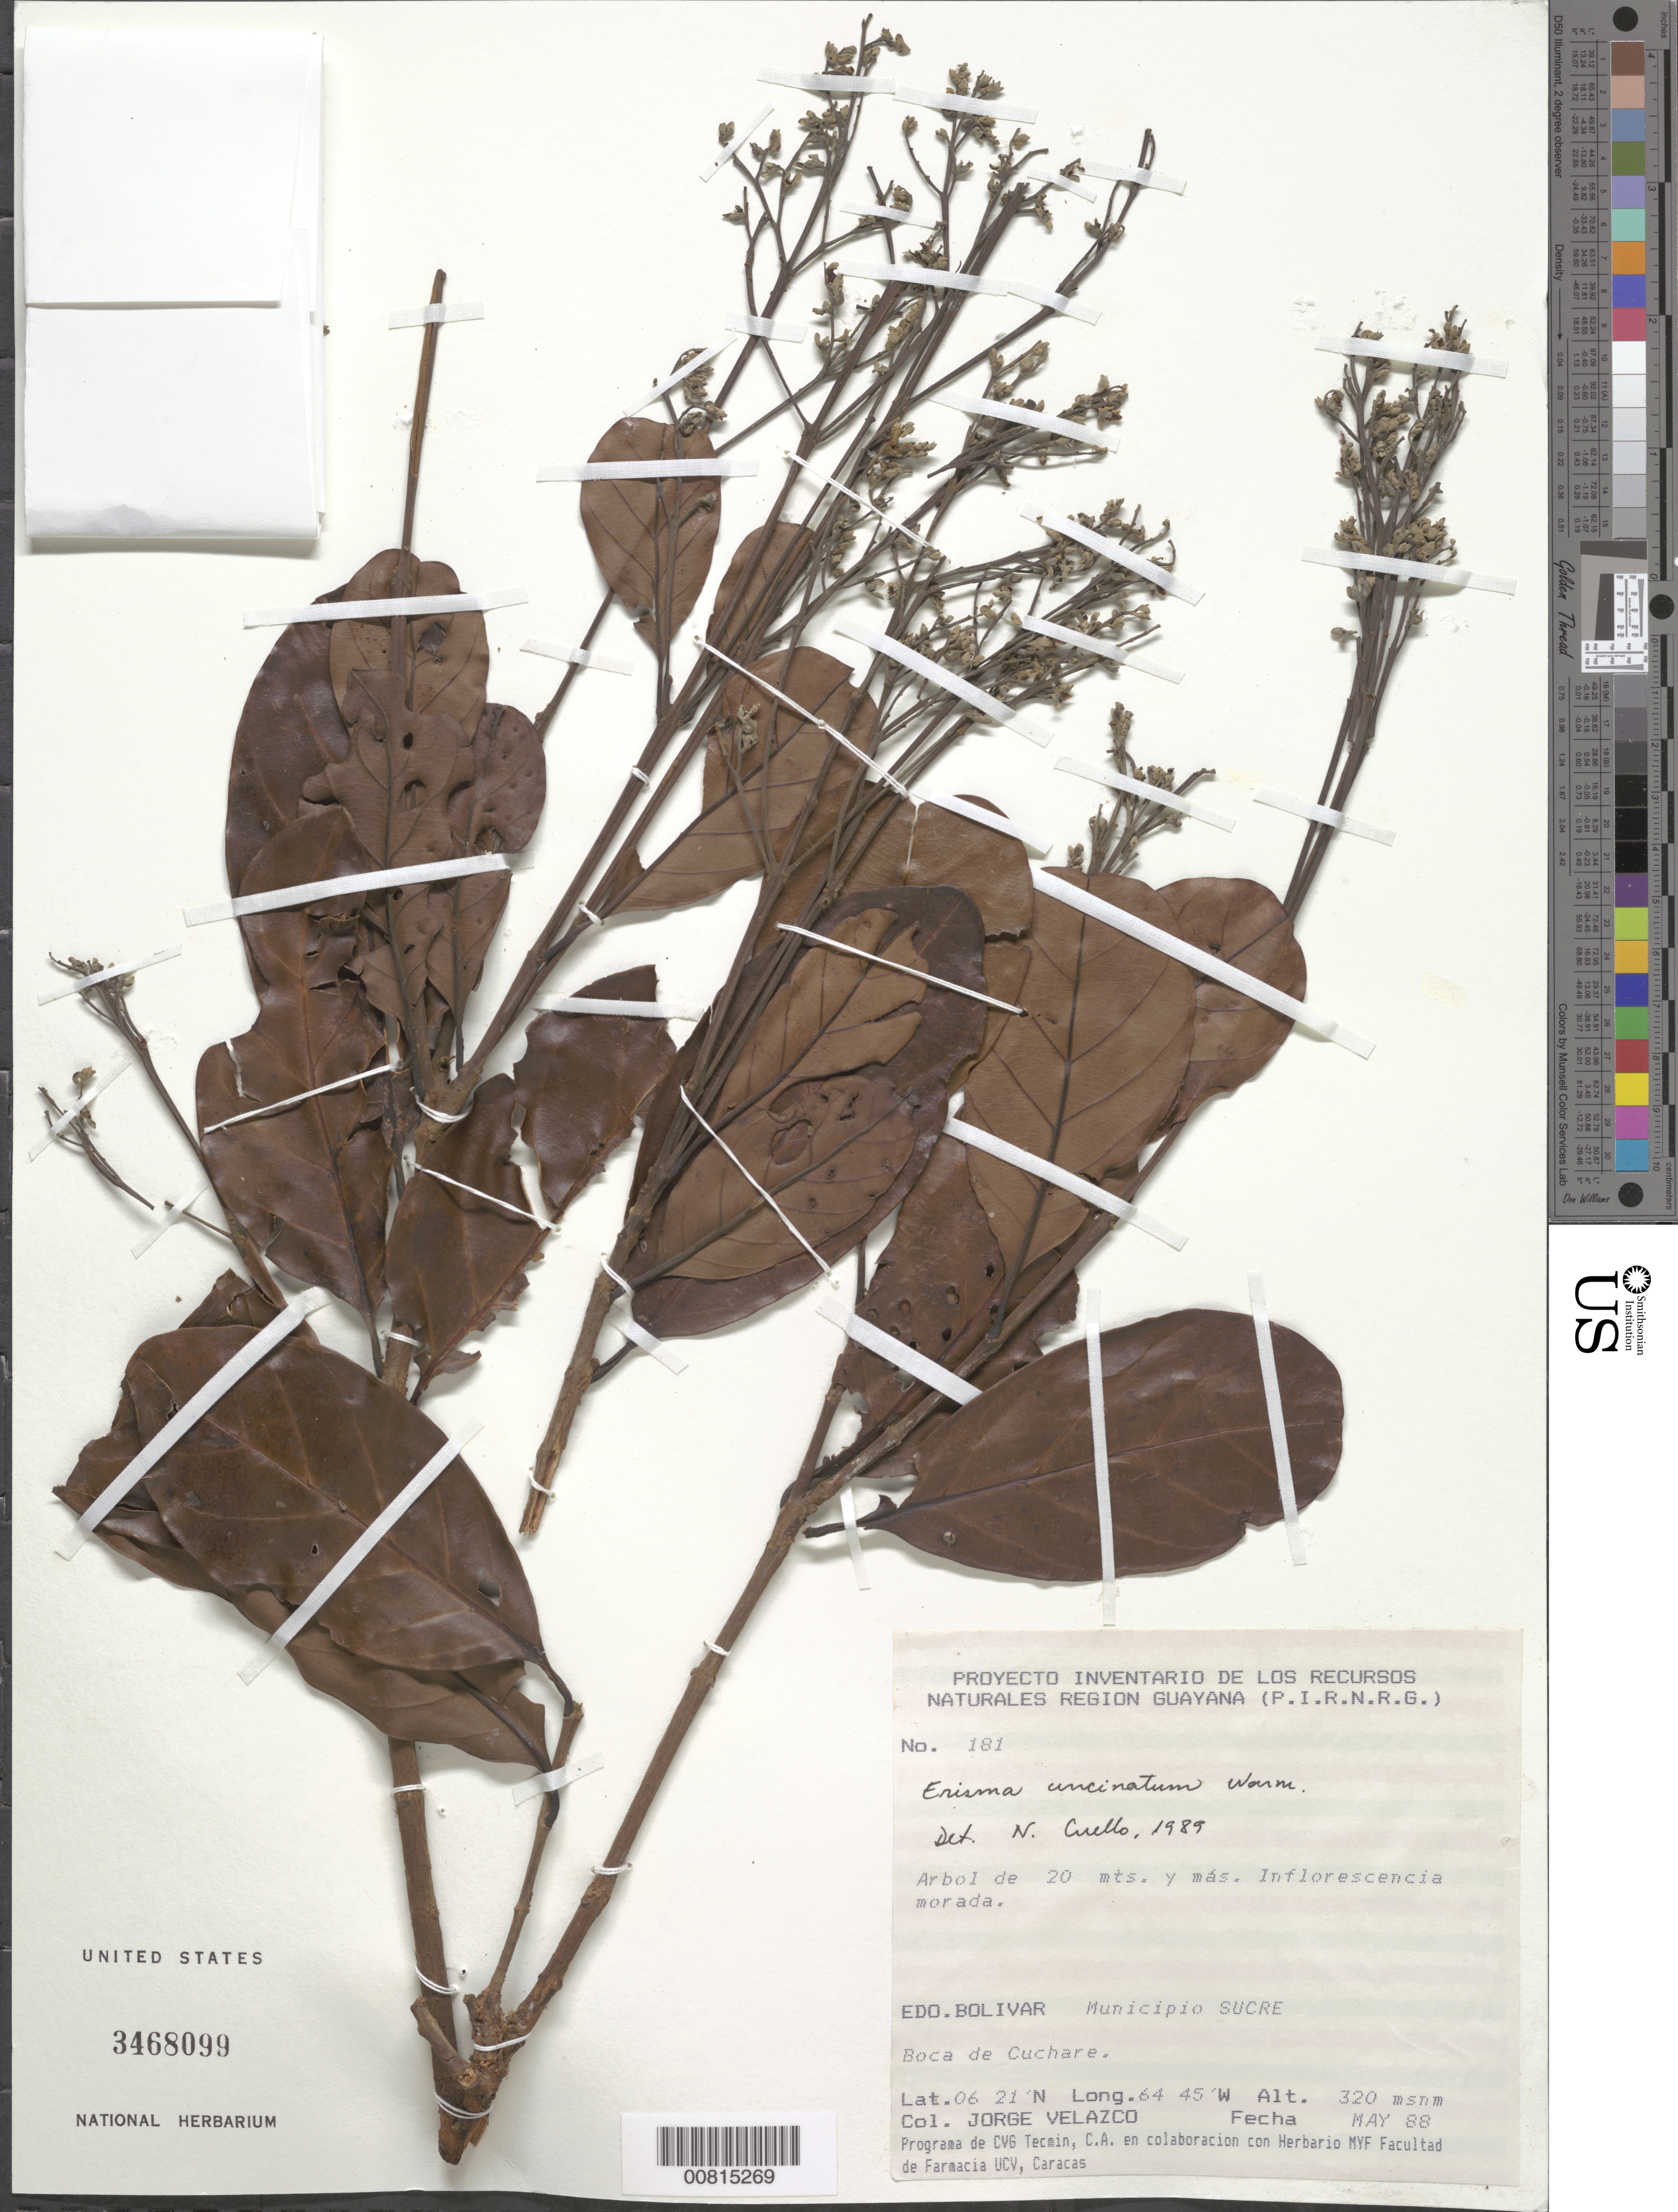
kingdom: Plantae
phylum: Tracheophyta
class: Magnoliopsida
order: Myrtales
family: Vochysiaceae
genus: Erisma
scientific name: Erisma uncinatum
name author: Warm.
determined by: Cuello, Nidia L.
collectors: J. Velazco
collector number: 181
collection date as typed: May-88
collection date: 1988-05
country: Venezuela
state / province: Bolívar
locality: Mun. Sucre, Río Caura, Boca de Cuchare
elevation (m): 320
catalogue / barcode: US 3468099